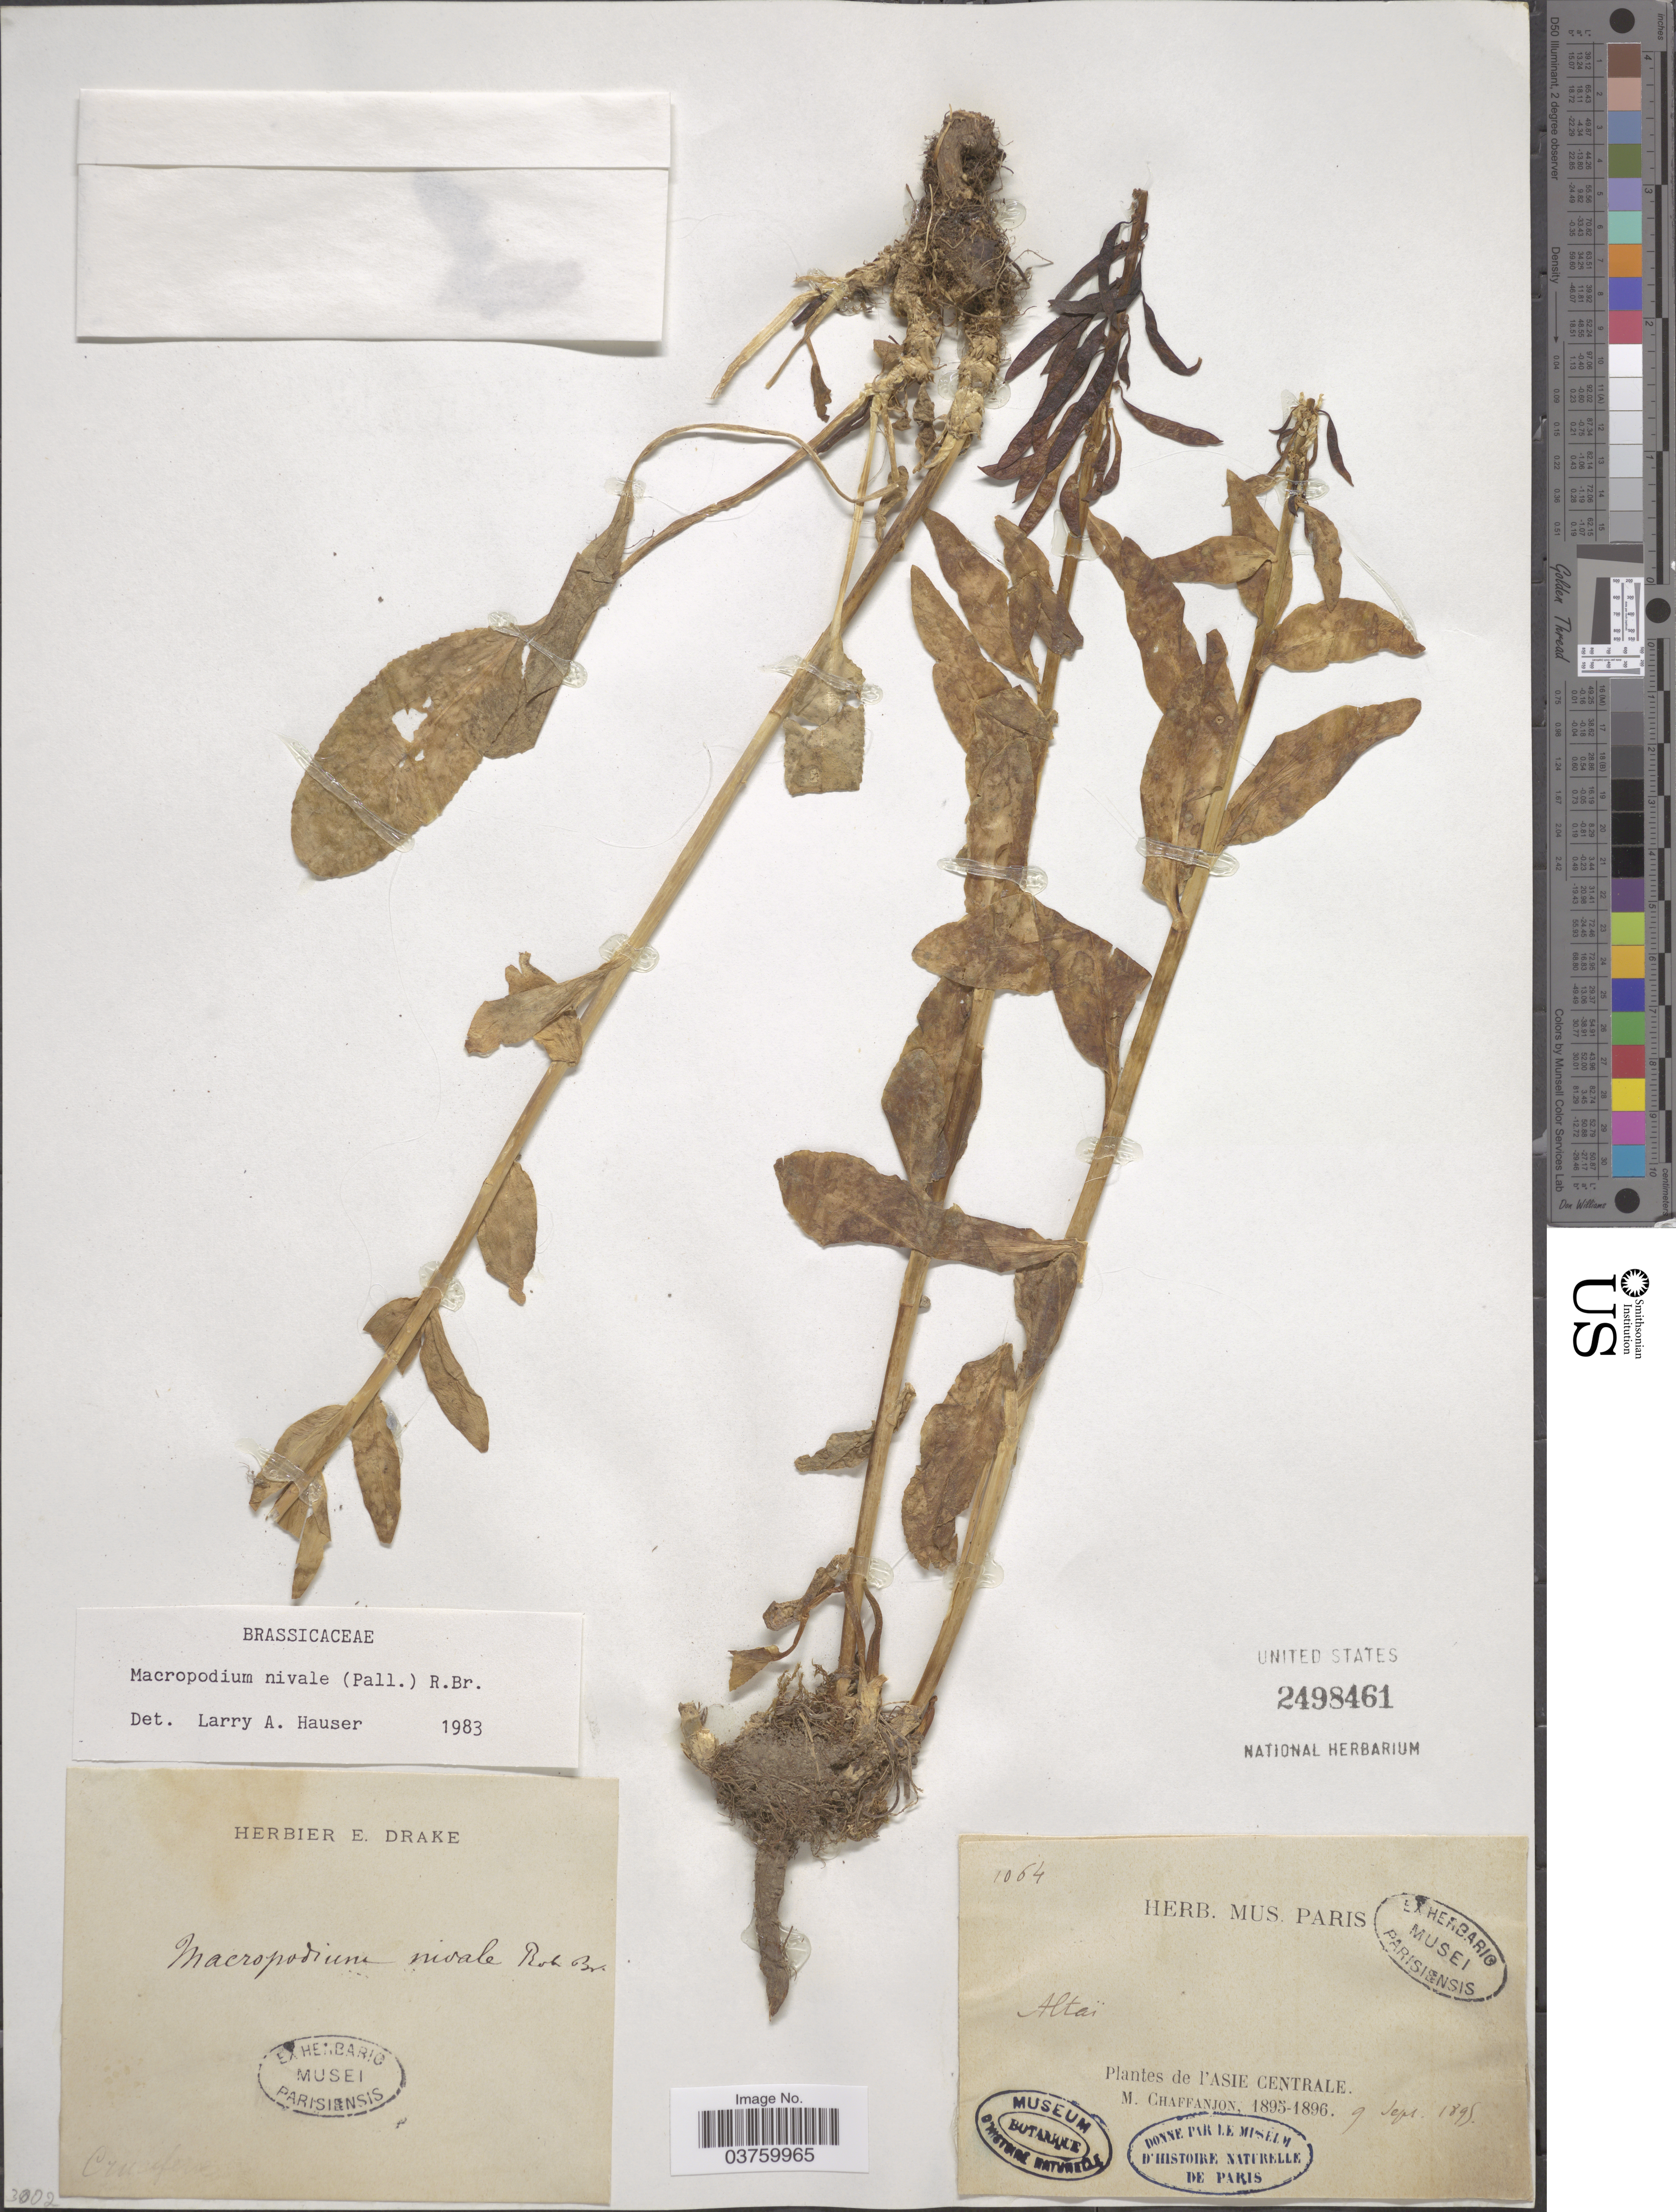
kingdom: Plantae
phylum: Tracheophyta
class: Magnoliopsida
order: Brassicales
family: Brassicaceae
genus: Macropodium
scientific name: Macropodium nivale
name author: (Pall.) W.T. Aiton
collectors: M. Chaffanjon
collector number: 1064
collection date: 1895-09-09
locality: L'Asie Centrale. Altaï.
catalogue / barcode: US 2498461